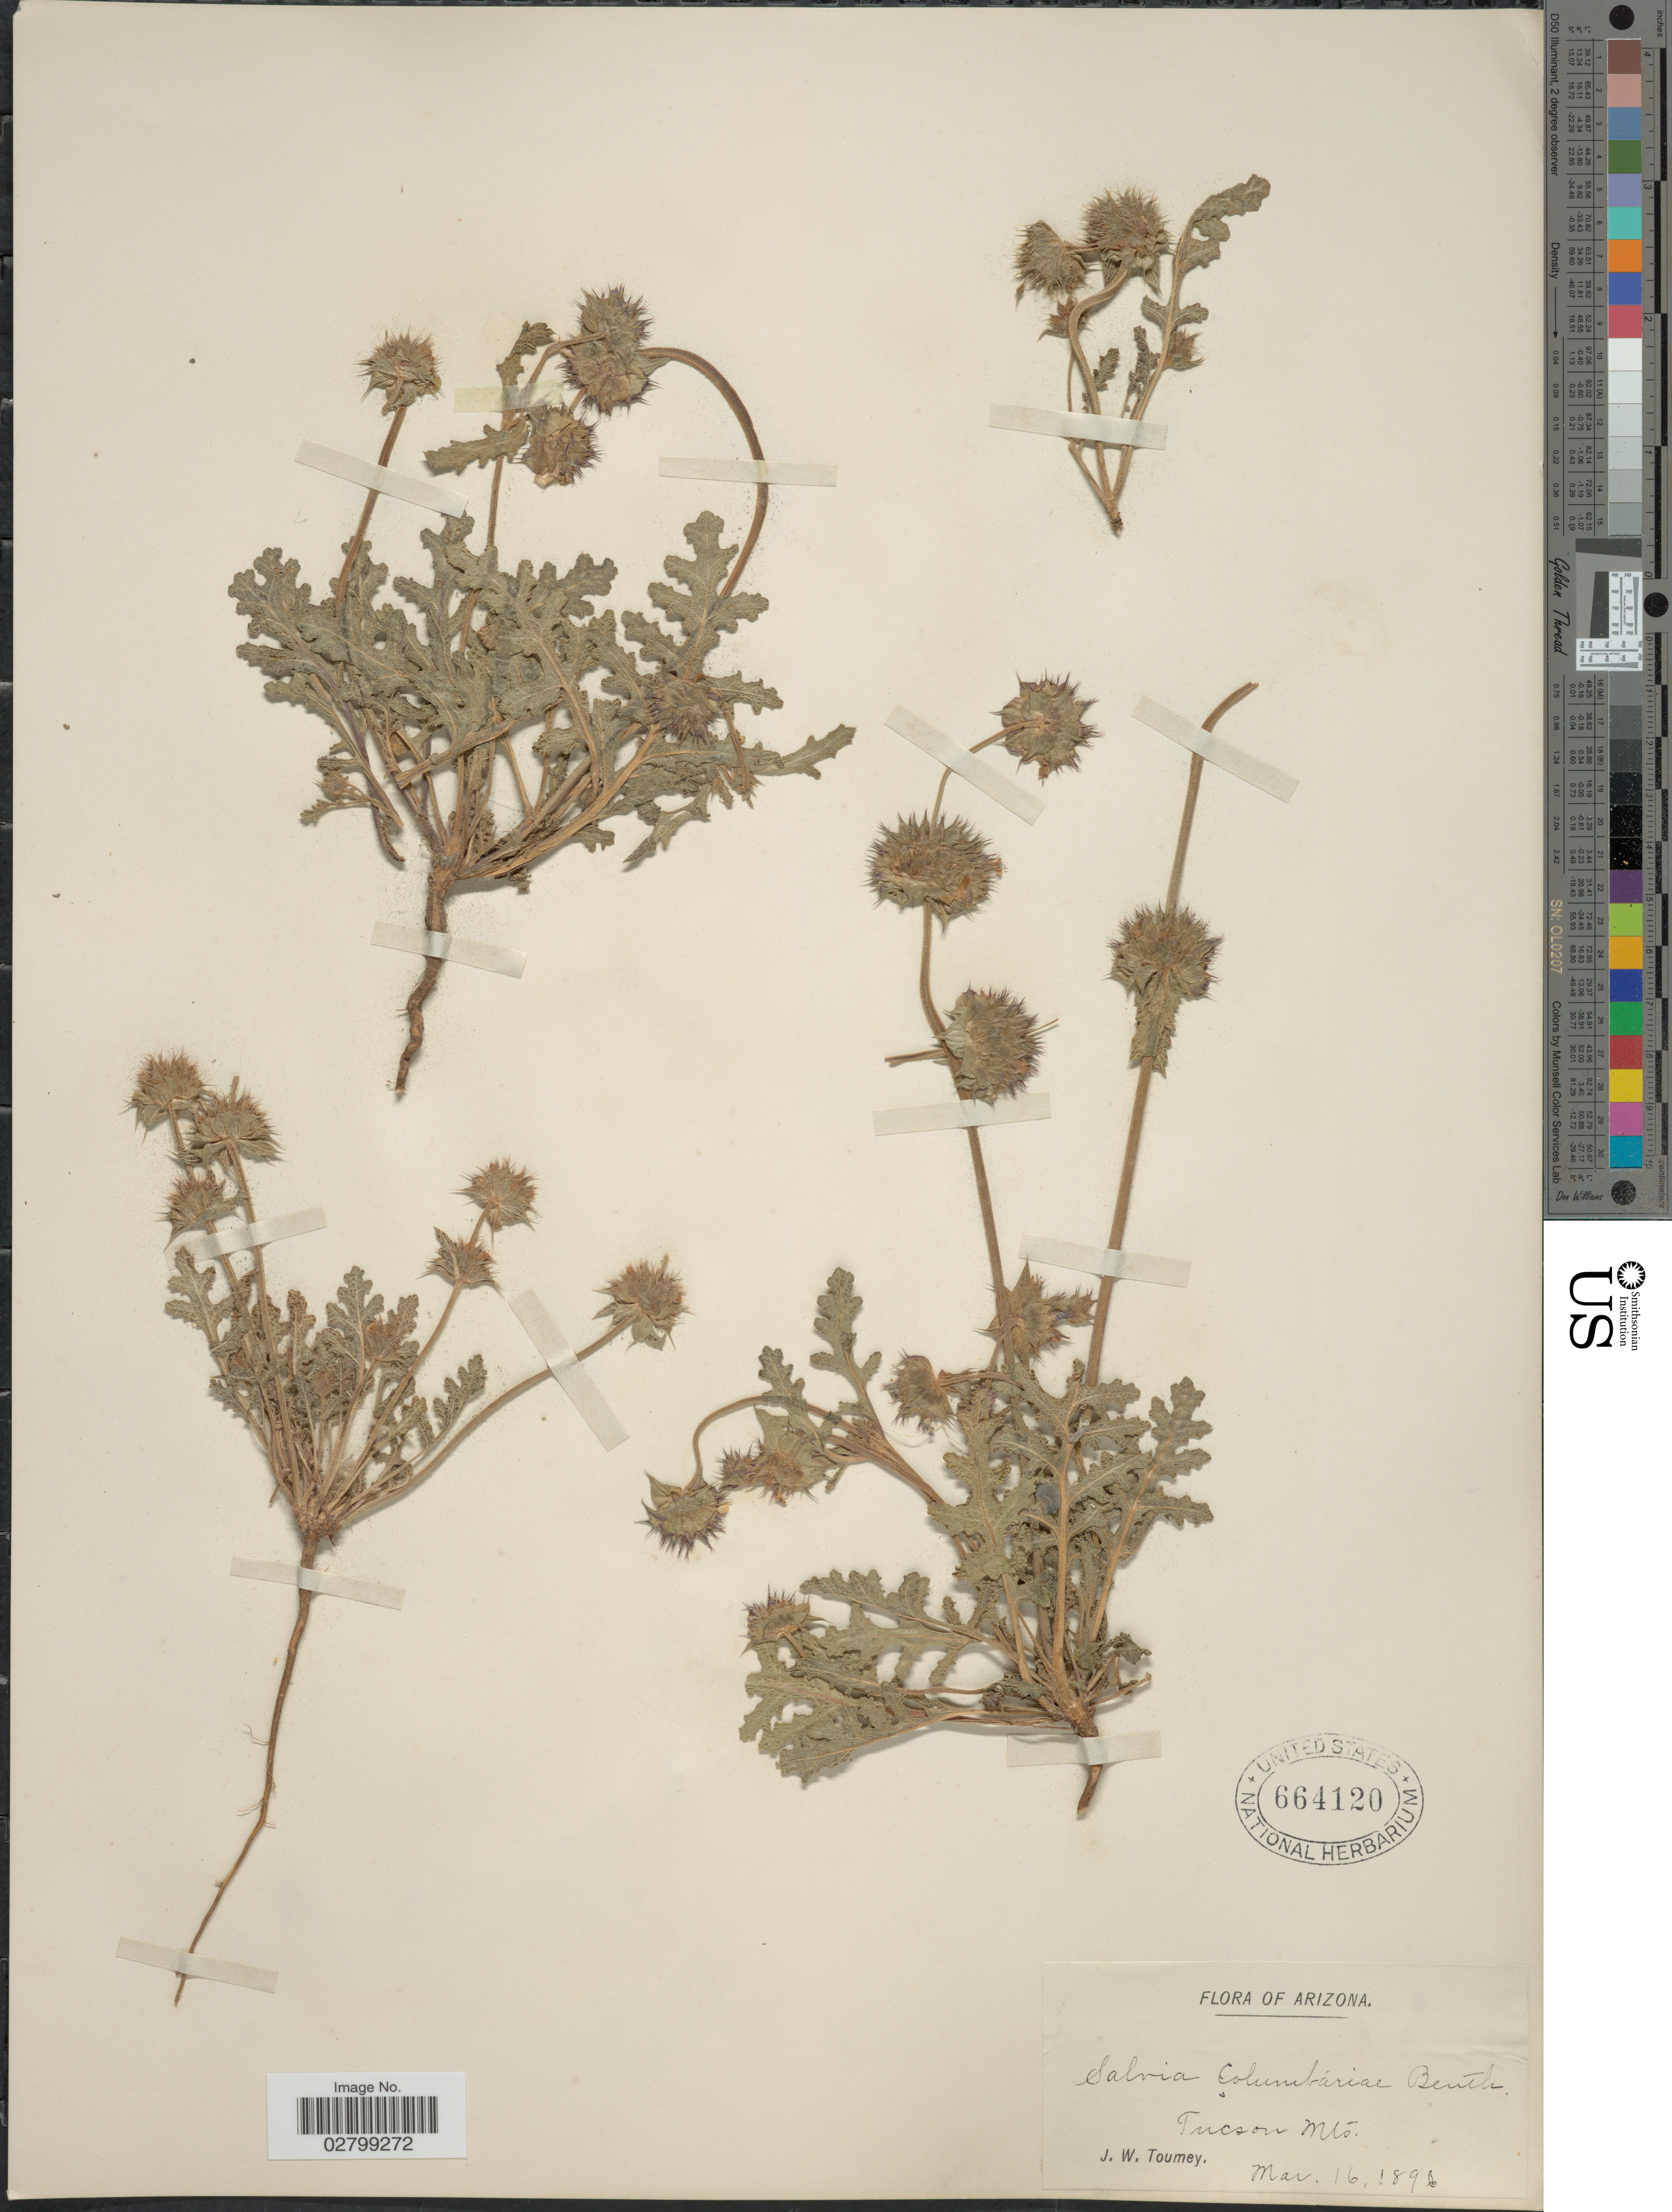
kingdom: Plantae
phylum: Tracheophyta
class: Magnoliopsida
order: Lamiales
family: Lamiaceae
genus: Salvia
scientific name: Salvia columbariae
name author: Benth.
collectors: J. W. Toumey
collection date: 1896-03-16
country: United States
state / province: Arizona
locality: Tucson Mts.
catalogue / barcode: US 664120